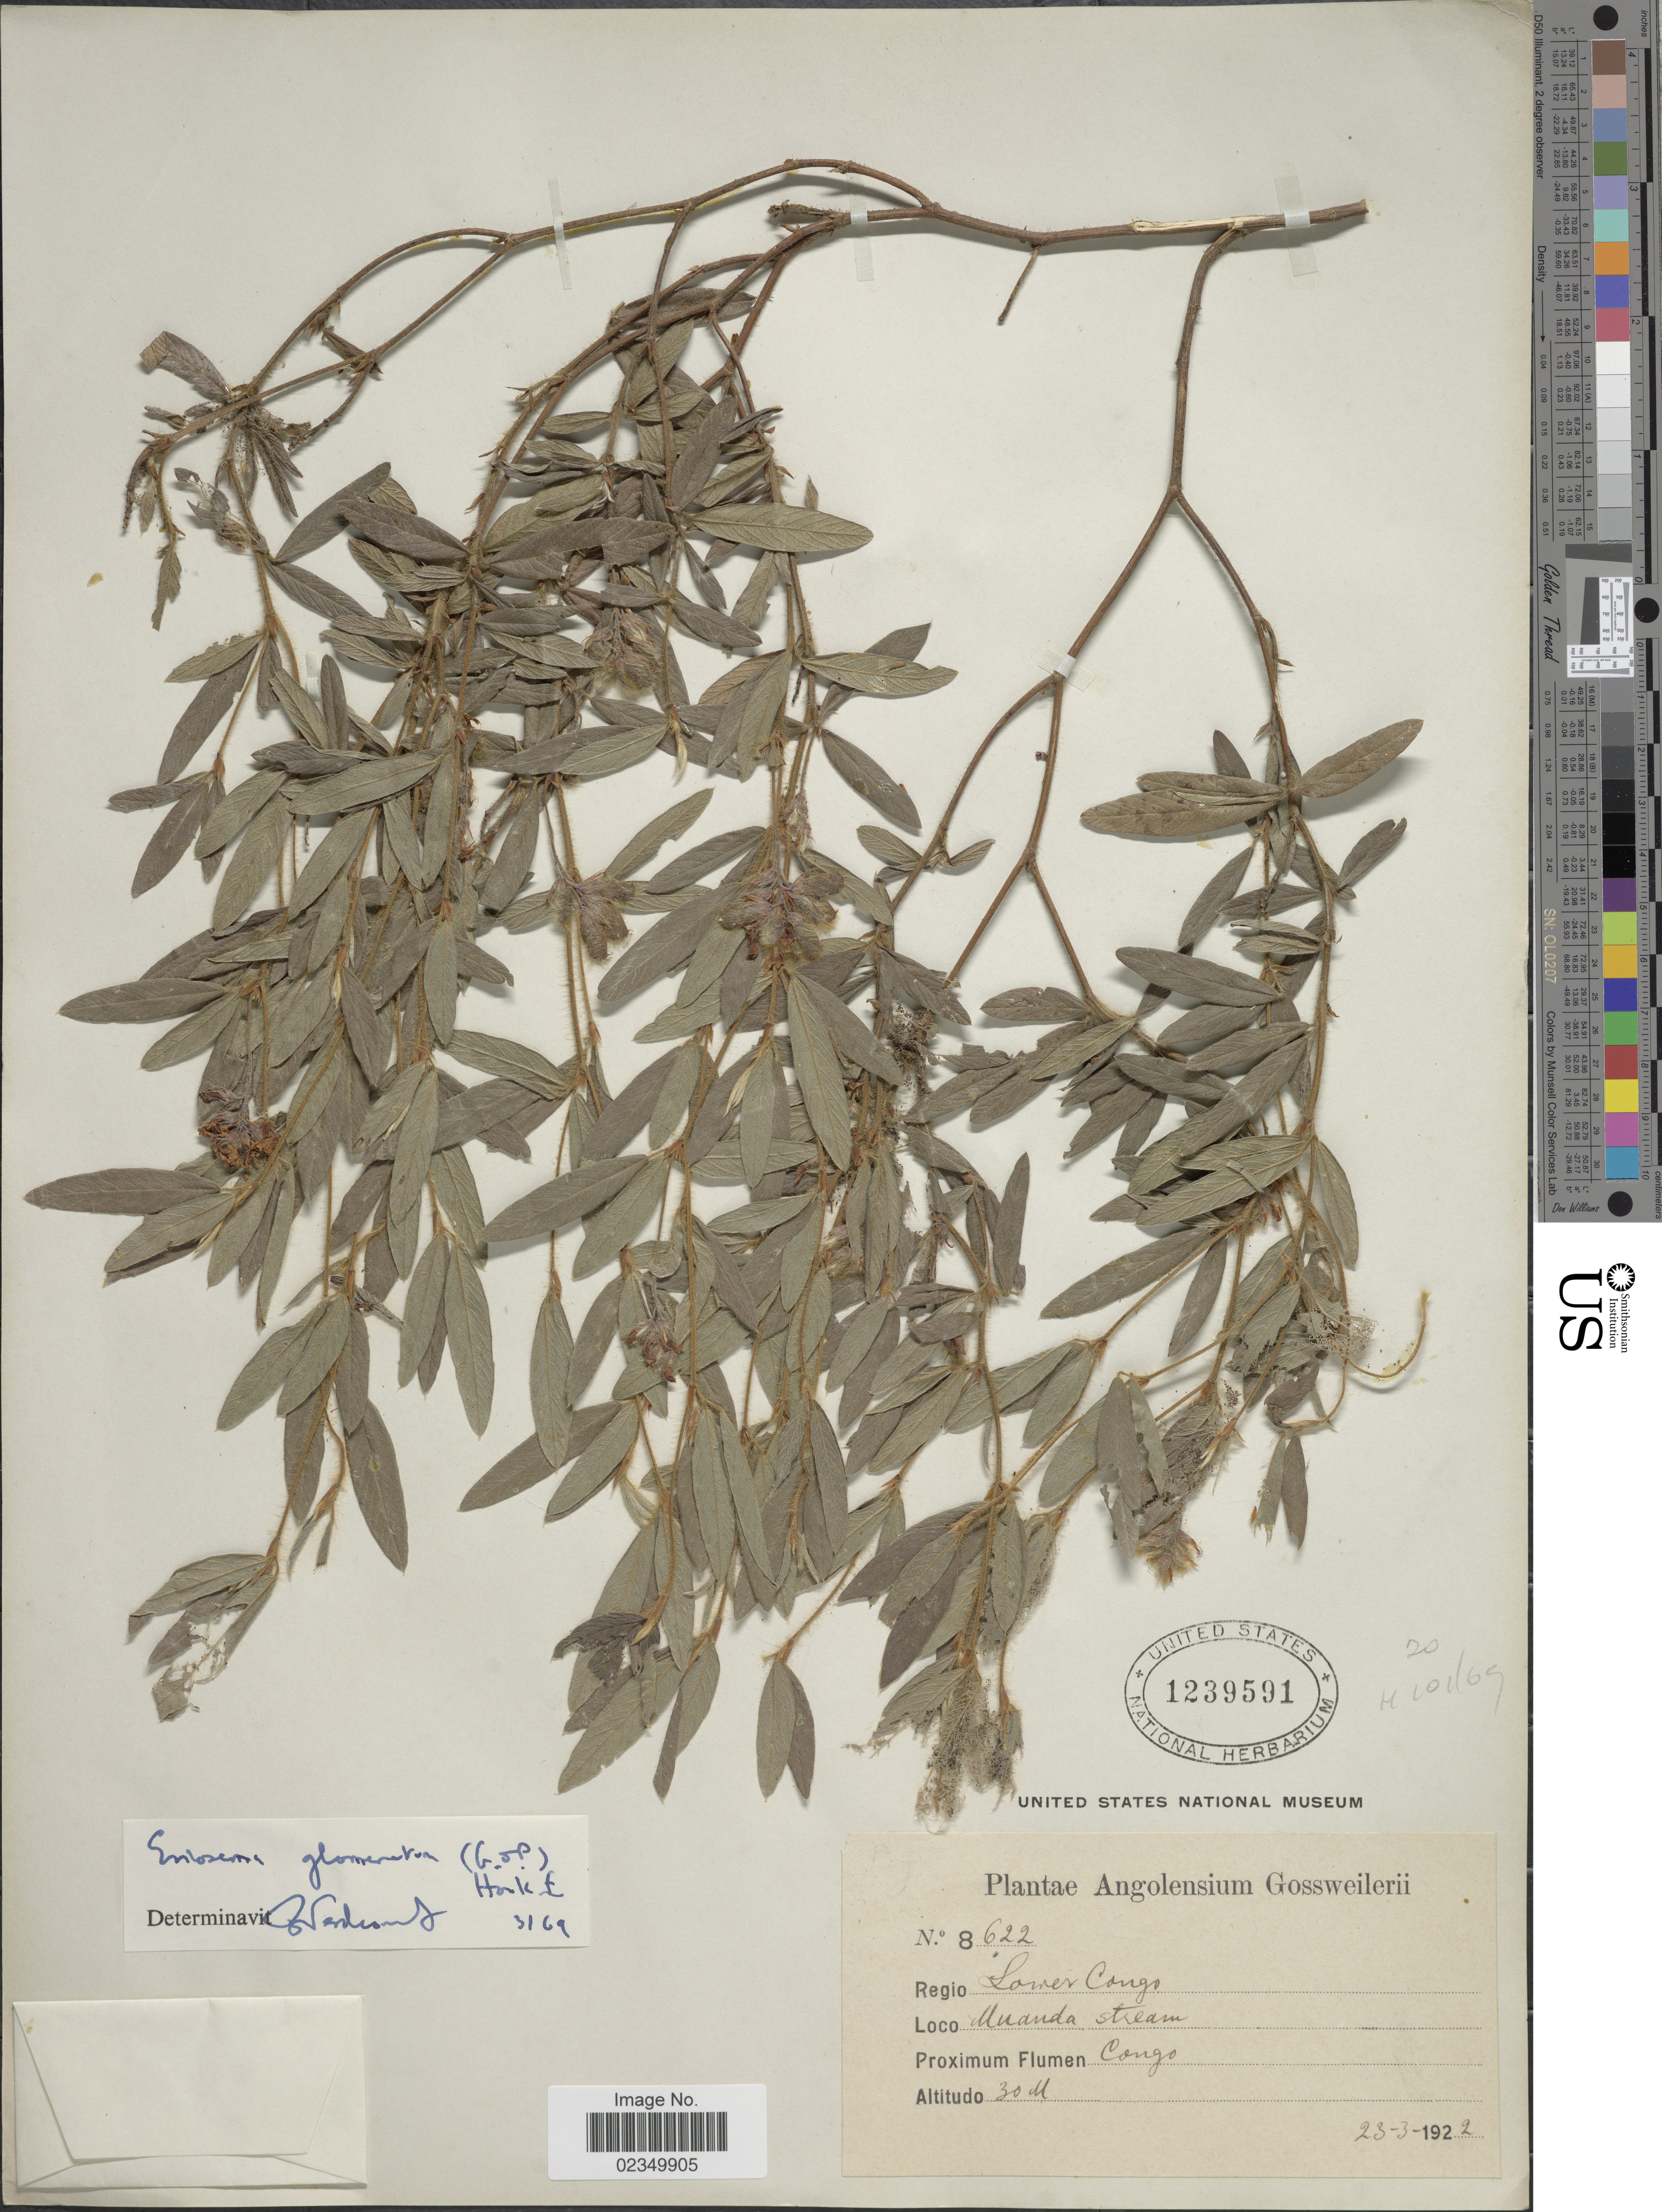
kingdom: Plantae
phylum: Tracheophyta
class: Magnoliopsida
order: Fabales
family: Fabaceae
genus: Eriosema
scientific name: Eriosema glomeratum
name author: (Guill. & Perr.) Hook. f.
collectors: -. Gossweiler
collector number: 8622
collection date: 1922-03-23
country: Angola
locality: Lower Congo, Muanda Stream, Congo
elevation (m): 30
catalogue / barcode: US 1239591